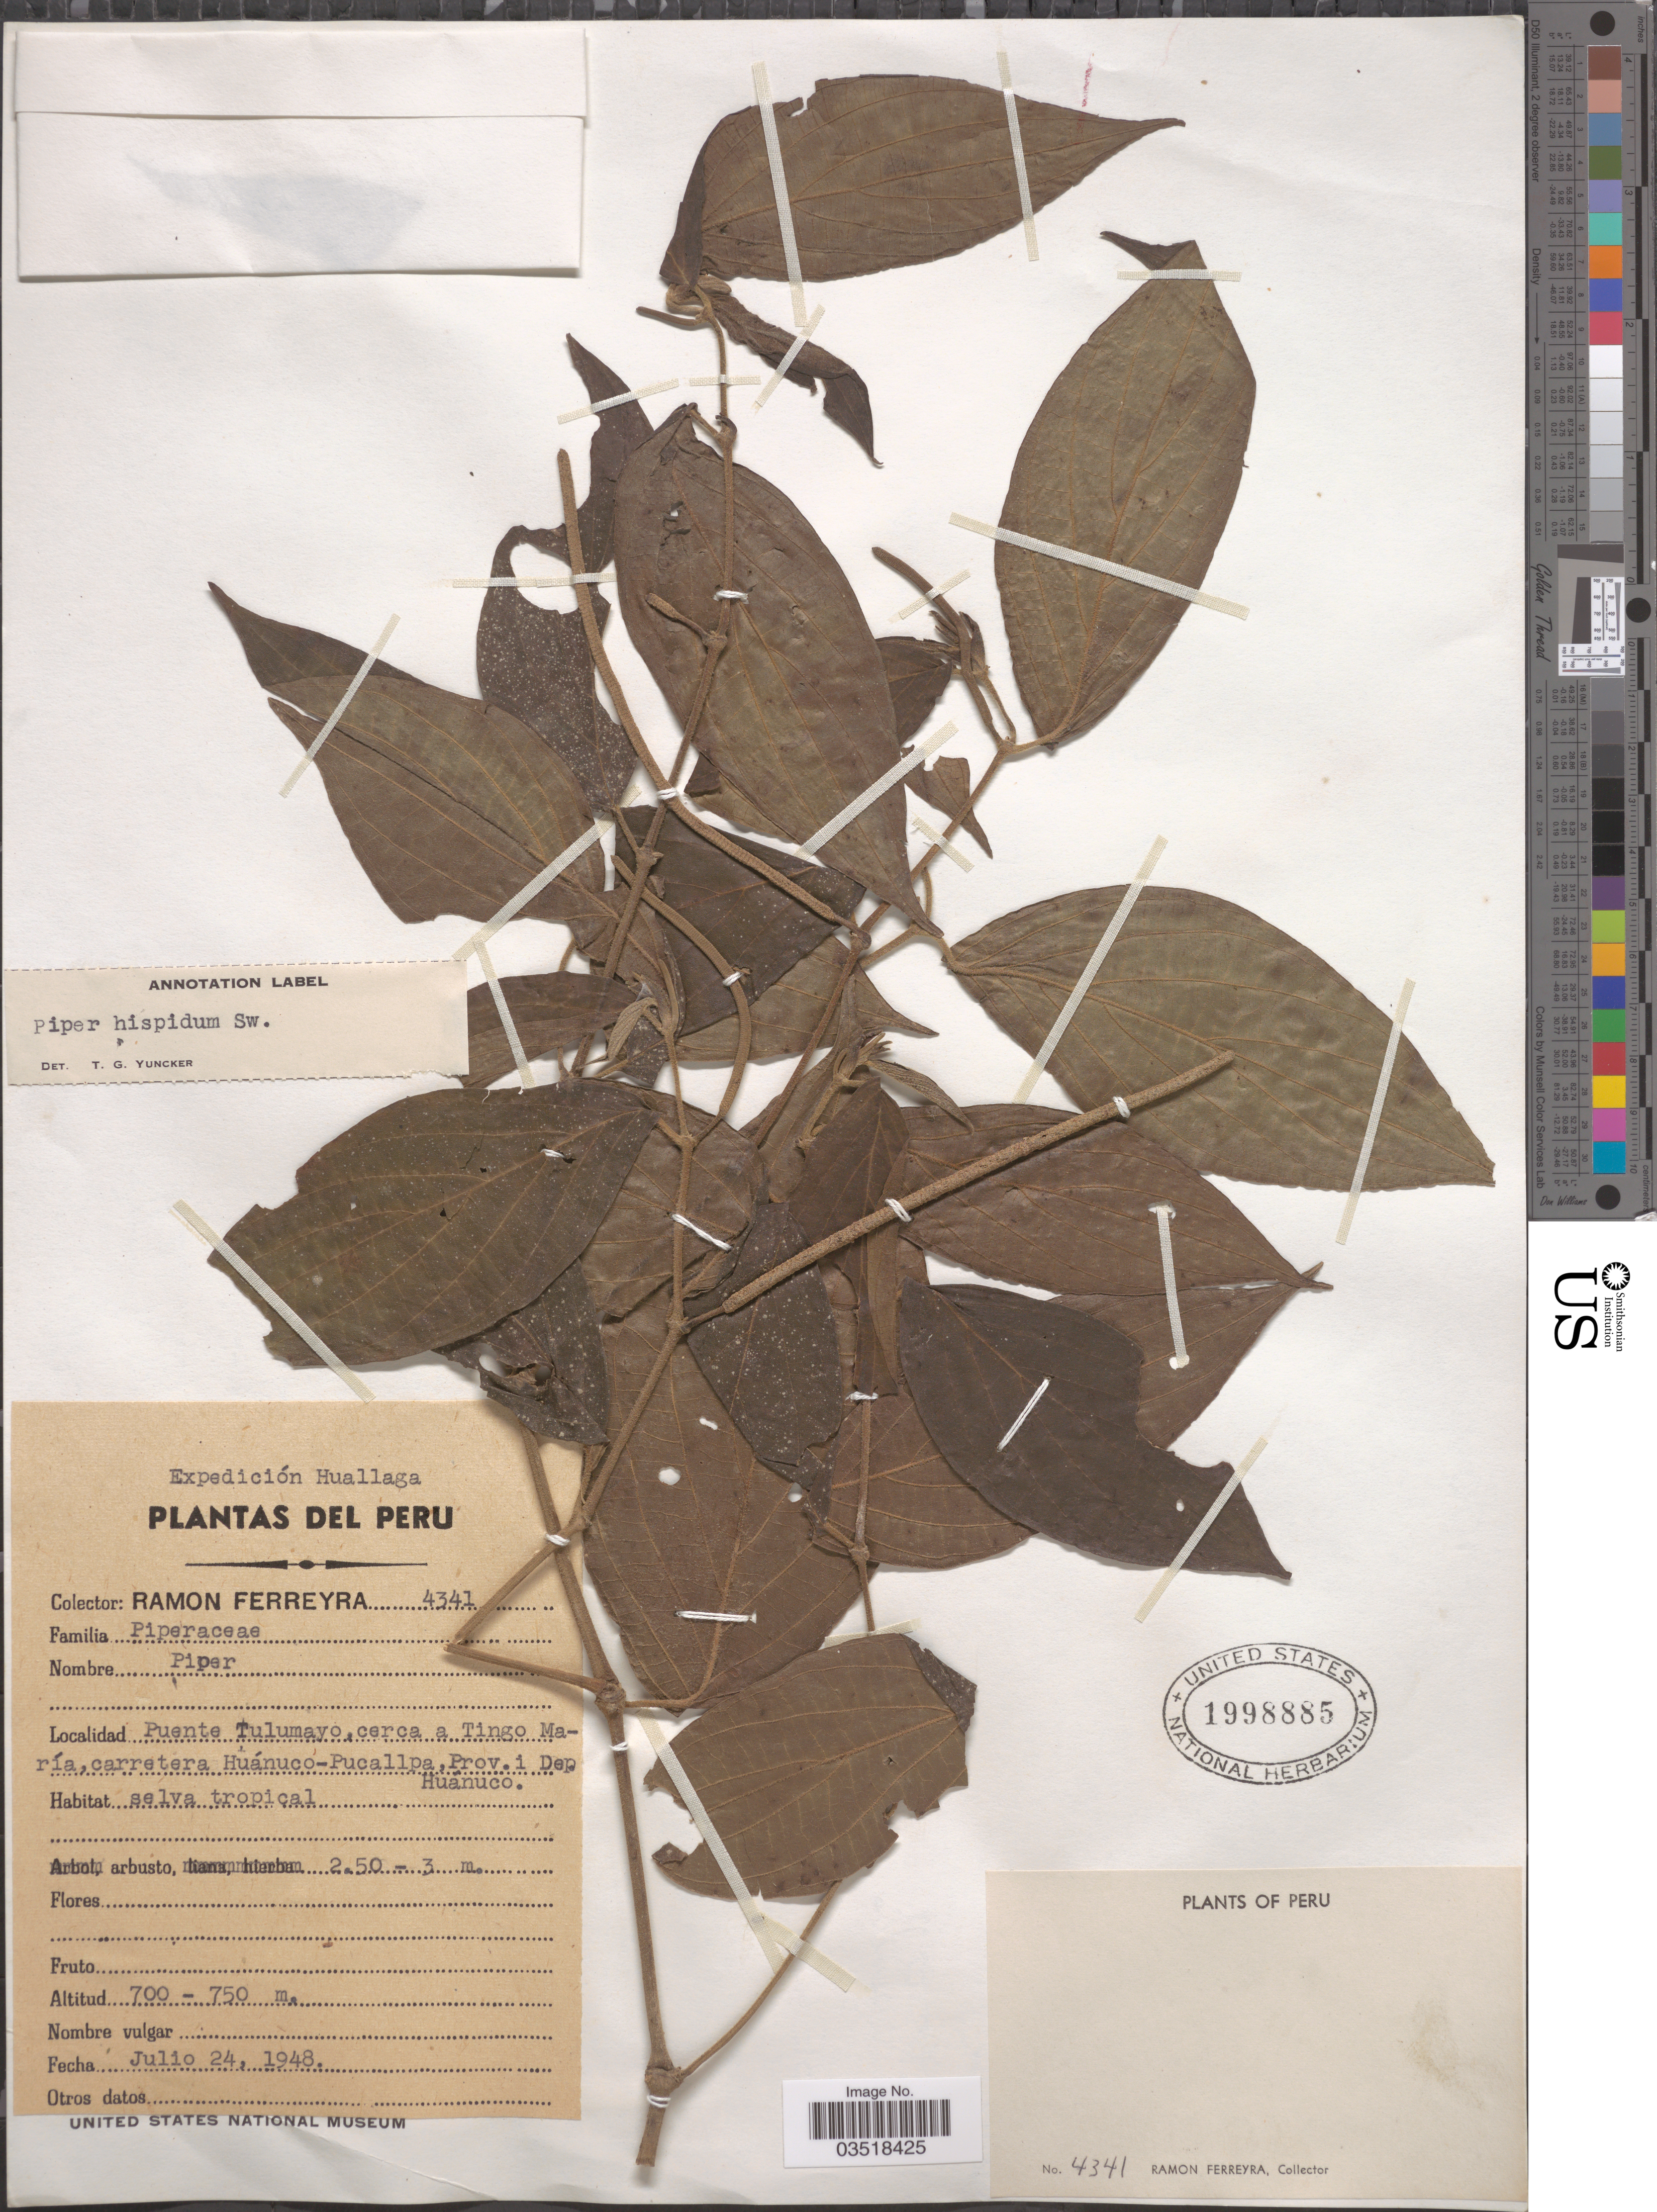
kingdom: Plantae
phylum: Tracheophyta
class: Magnoliopsida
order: Piperales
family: Piperaceae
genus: Piper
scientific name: Piper hispidum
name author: Sw.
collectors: R. A. Ferreyra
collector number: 4341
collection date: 1948-07-24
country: Peru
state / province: Huánuco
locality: Huallaga. Puente Tulumayo, cerca a Tingo María, carretera Huánuco-Pucallpa, Prov. i Dep. Huanuco.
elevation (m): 700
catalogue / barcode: US 1998885